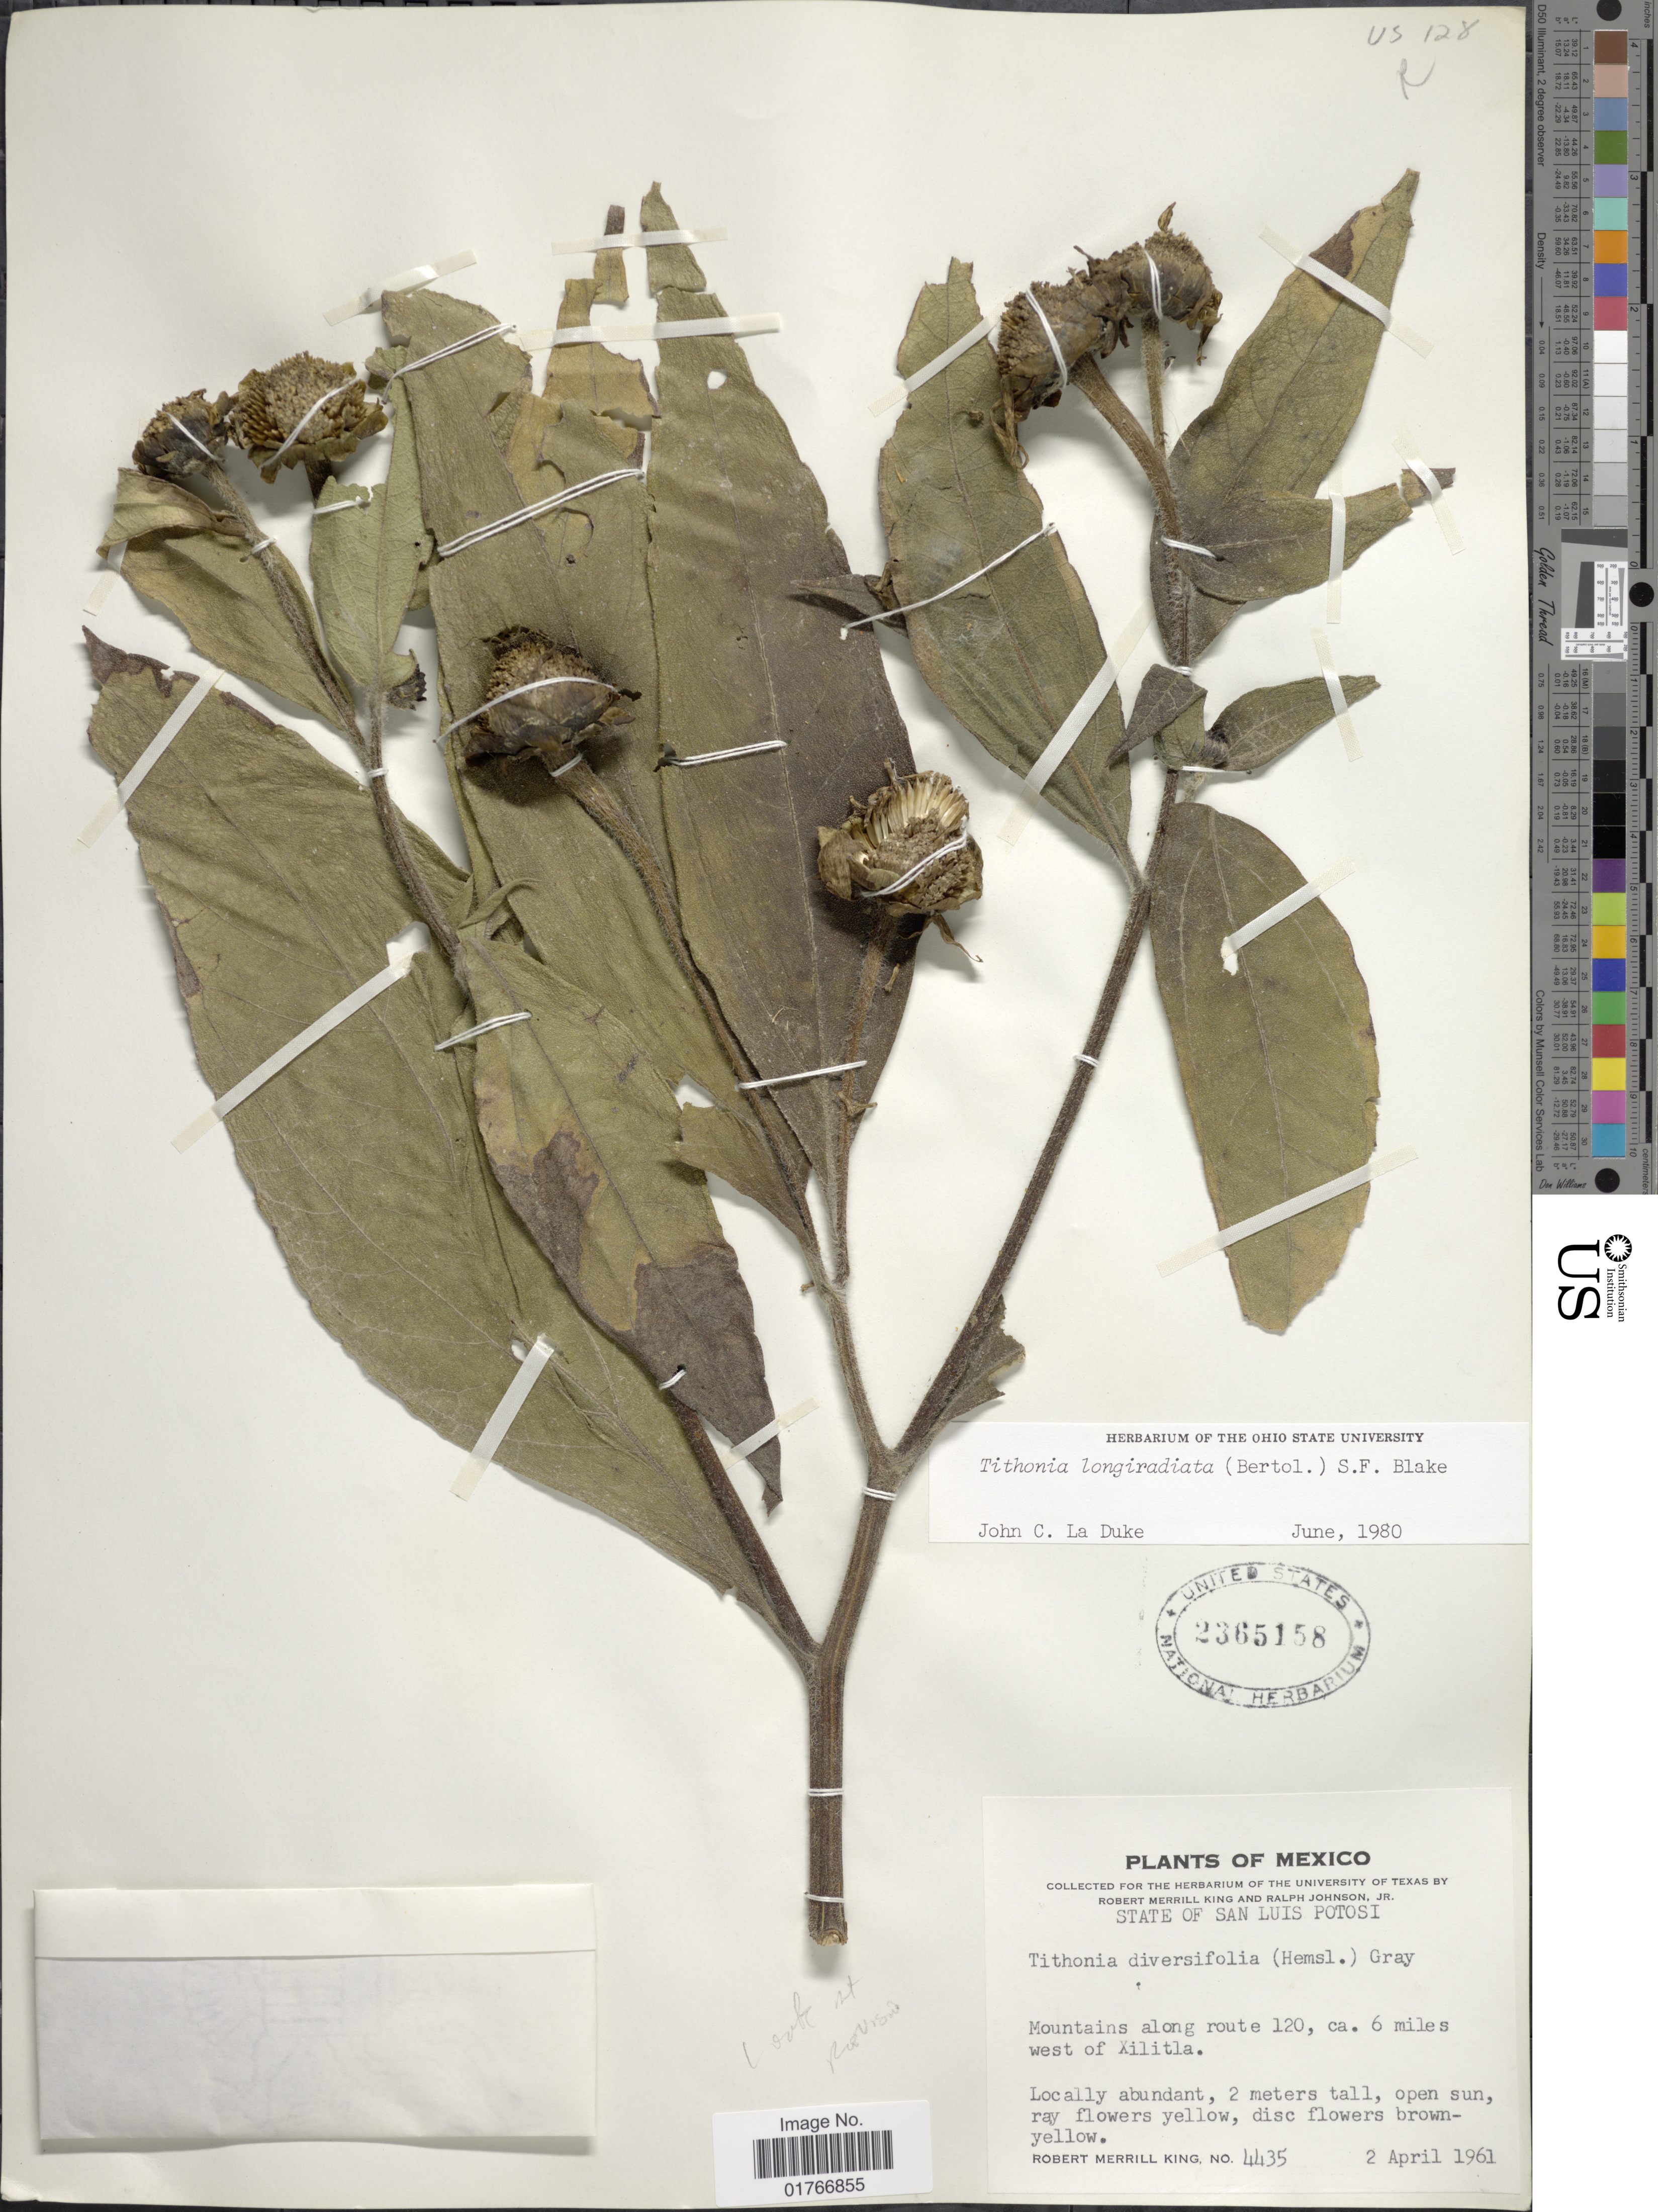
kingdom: Plantae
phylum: Tracheophyta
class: Magnoliopsida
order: Asterales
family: Asteraceae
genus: Tithonia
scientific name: Tithonia longiradiata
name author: (Bertol.) S.F. Blake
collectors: R. M. King & R. Johnson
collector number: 4435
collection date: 1961-04-02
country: Mexico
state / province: San Luis Potosí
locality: Mountains along route 120, ca 6 miles west of Xilitla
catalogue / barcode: US 2365158